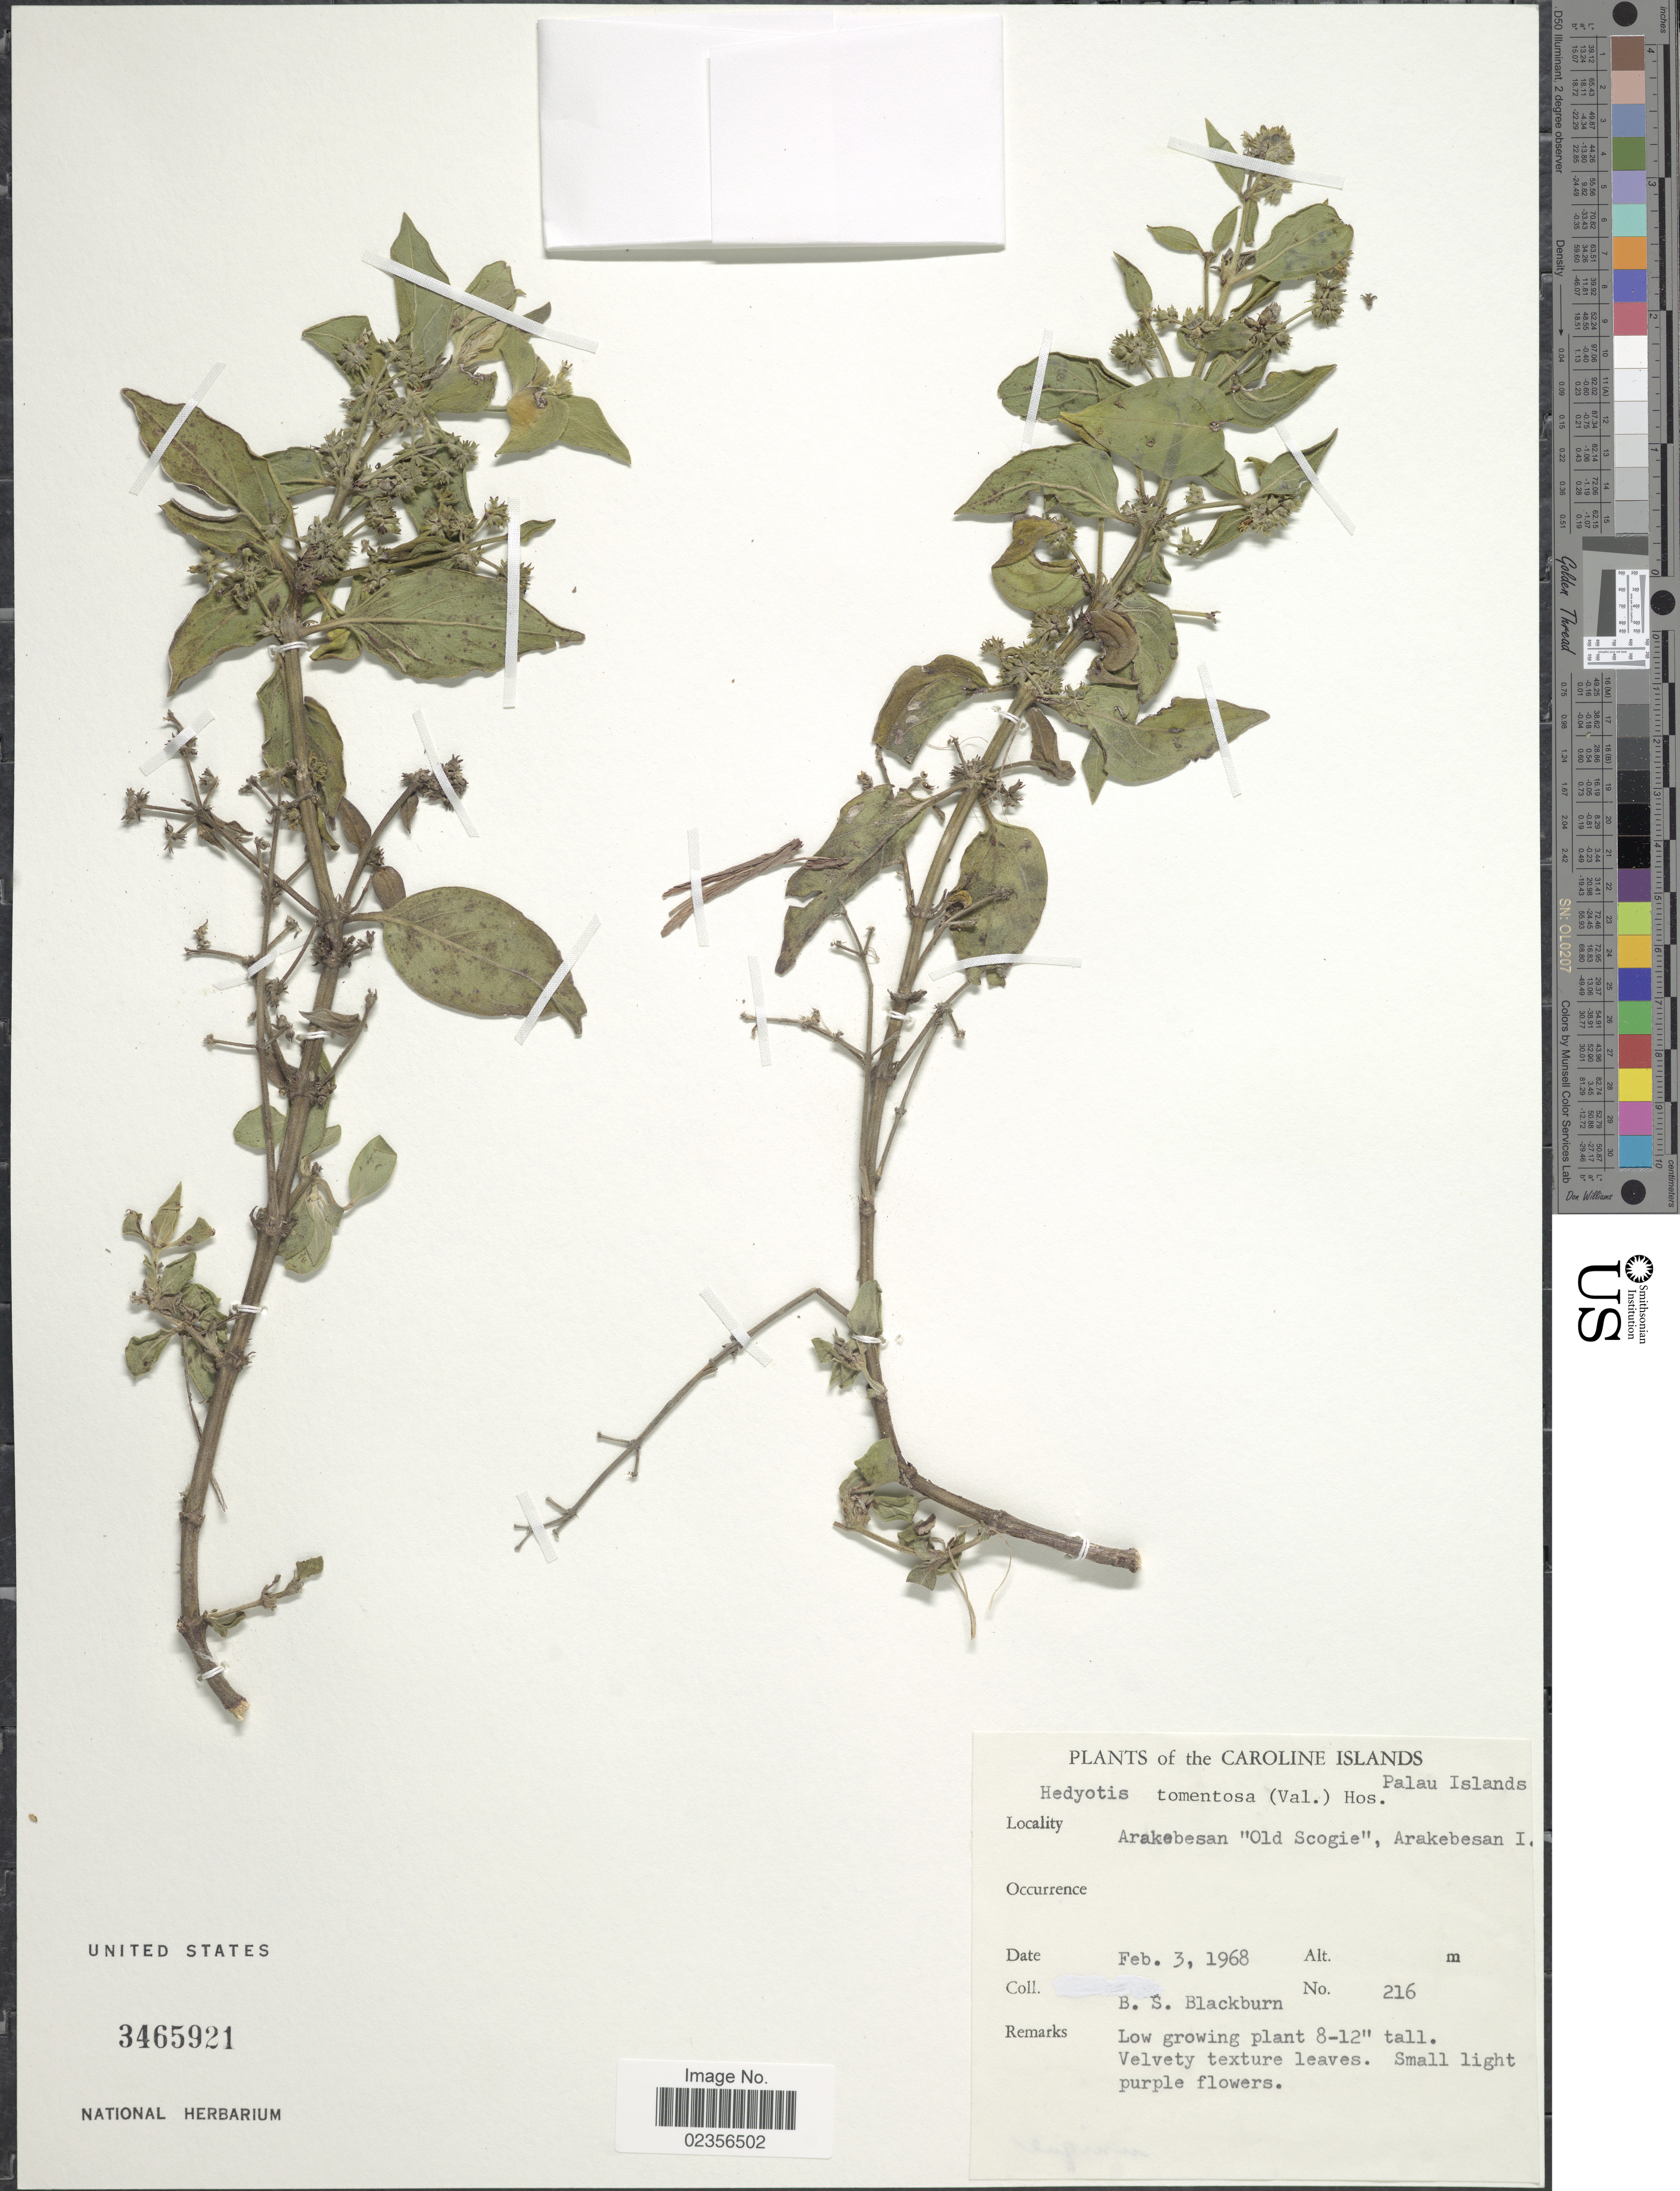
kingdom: Plantae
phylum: Tracheophyta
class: Magnoliopsida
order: Gentianales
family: Rubiaceae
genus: Hedyotis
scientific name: Hedyotis tomentosa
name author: (Valeton) Hosok.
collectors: B. S. Blackburn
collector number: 216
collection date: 1968-02-03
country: Palau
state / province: Koror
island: Ngerekebesang [Arakabesan]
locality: Arakebesan "Old Scogie", Arakebesan I.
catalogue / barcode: US 3465921